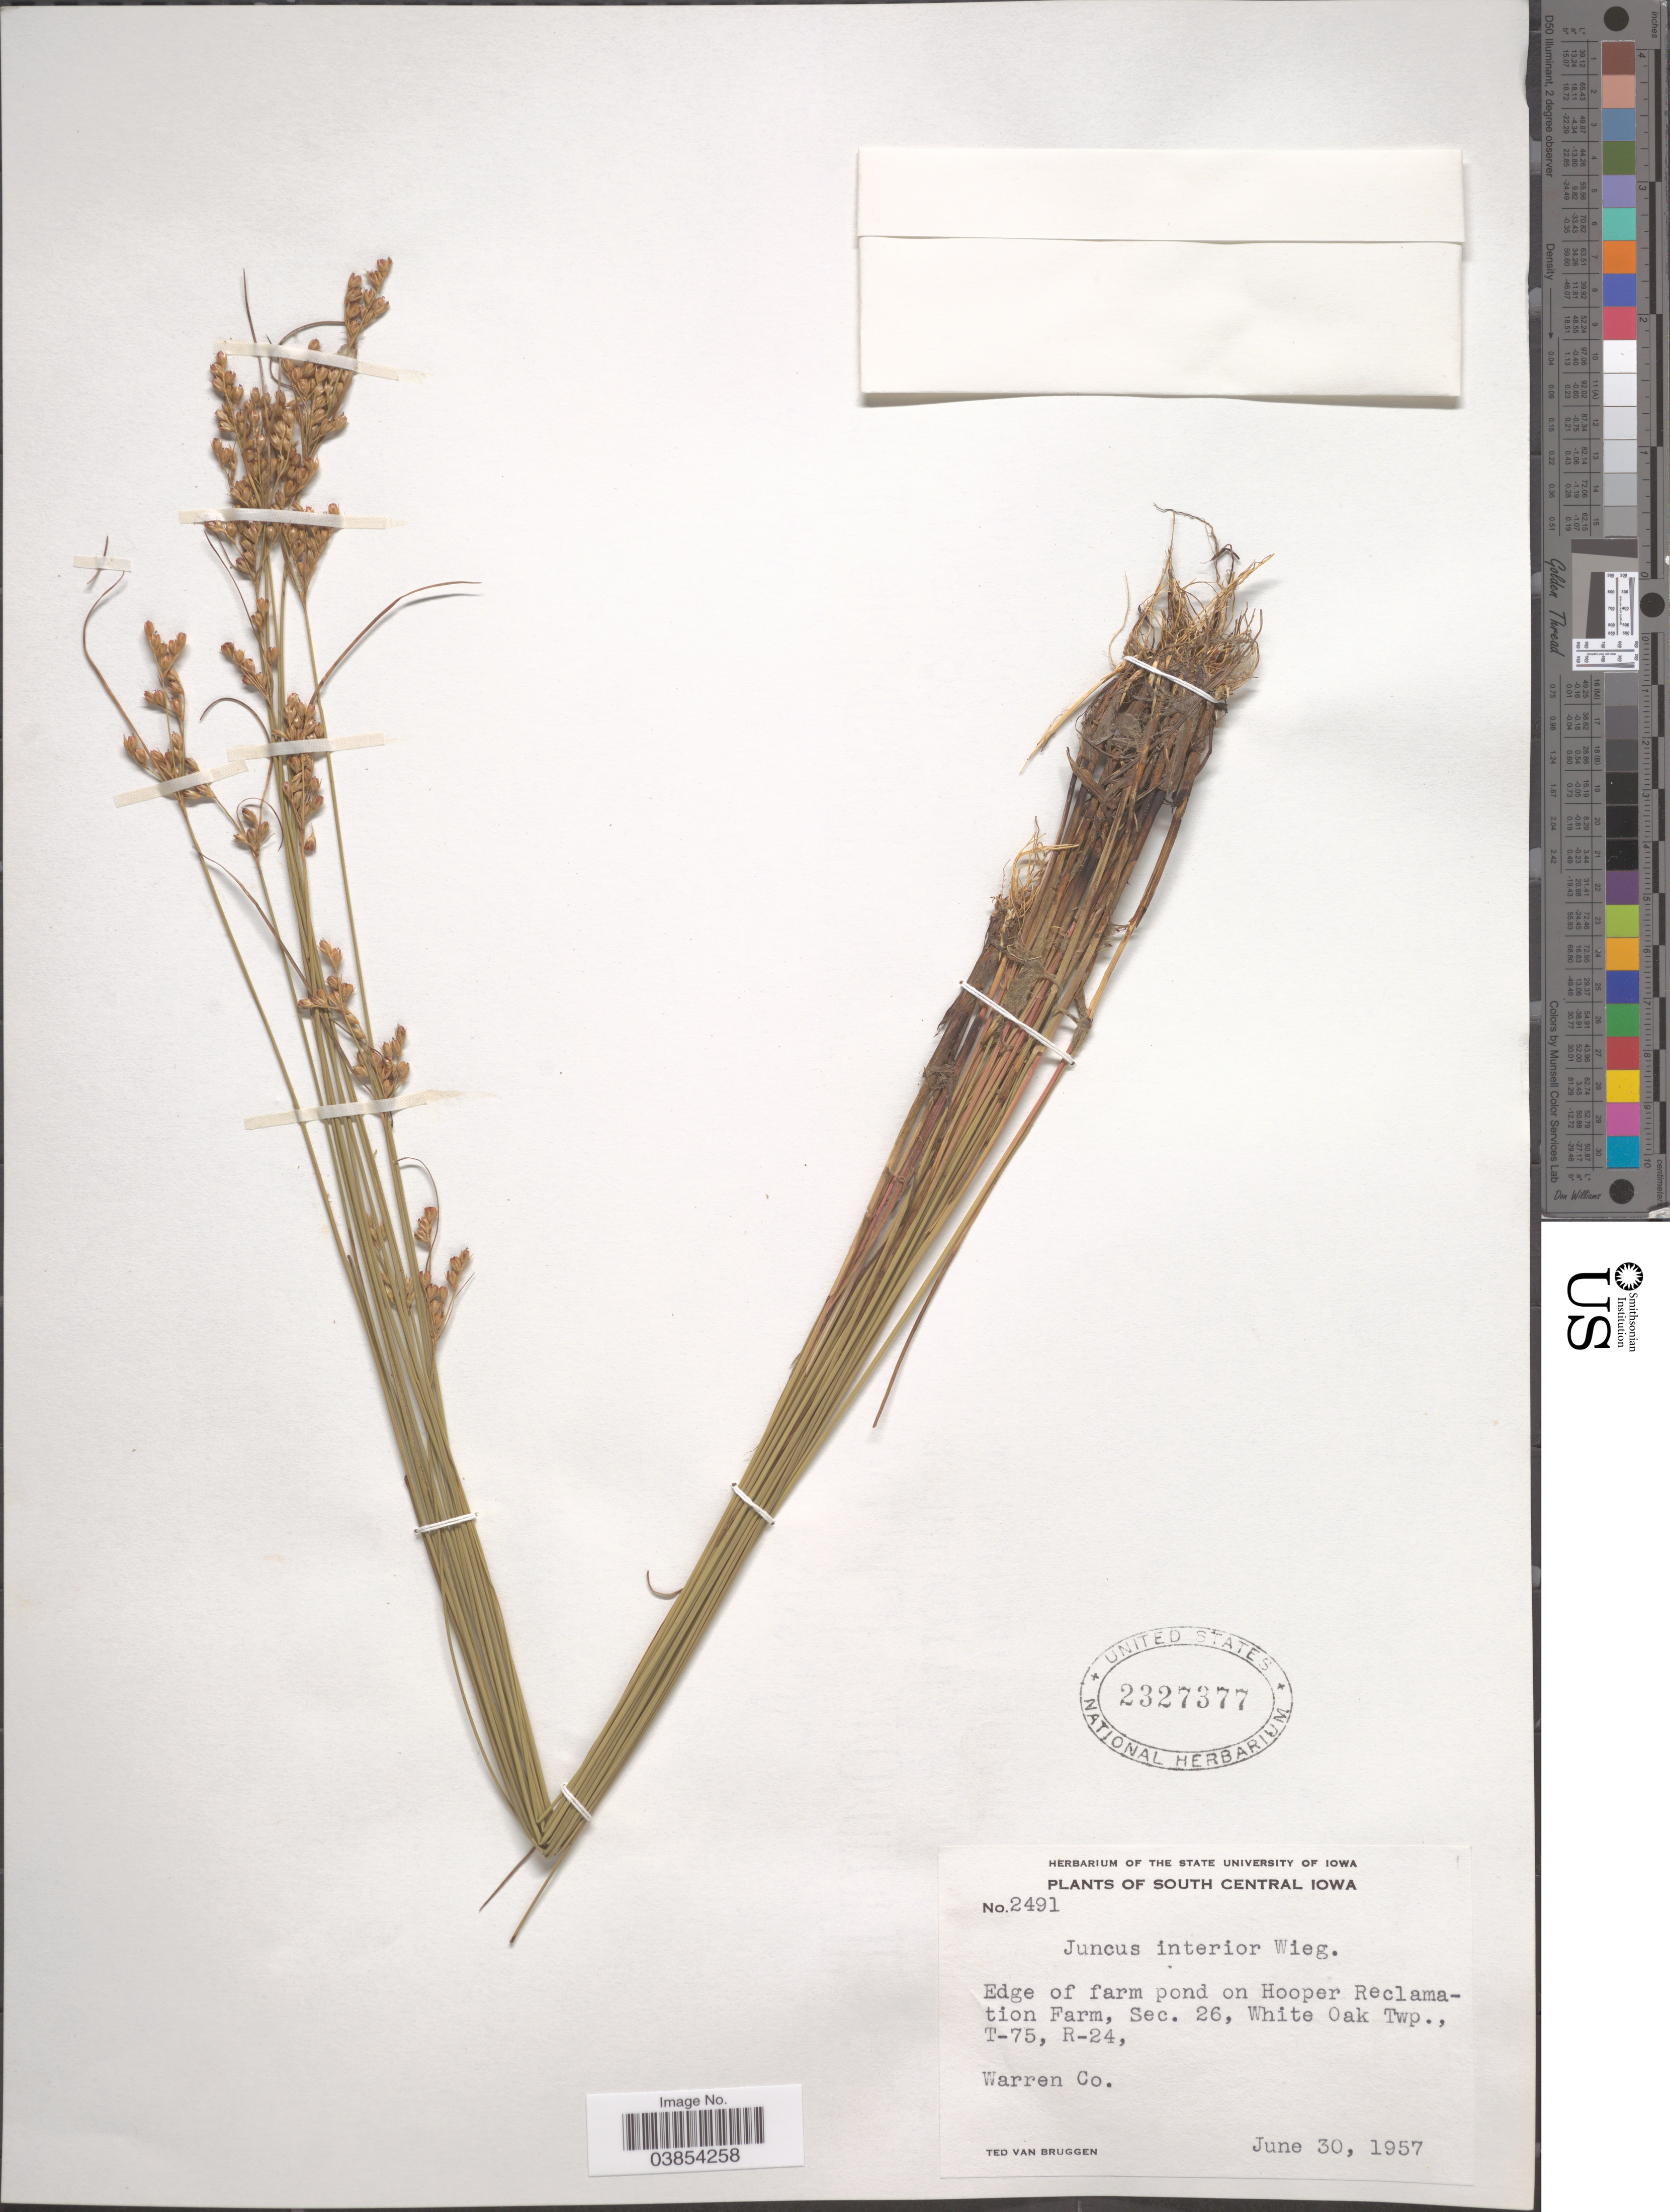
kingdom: Plantae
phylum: Tracheophyta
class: Liliopsida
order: Poales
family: Juncaceae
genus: Juncus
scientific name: Juncus interior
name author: Wiegand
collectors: T. van Bruggen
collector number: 2491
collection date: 1957-06-30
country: United States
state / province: Iowa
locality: South Central Iowa. Edge of farm pond on Hooper Reclamation Farm, Sec. 26, White Oak Twp., T-75, R-24. Warren Co.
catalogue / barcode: US 2327377